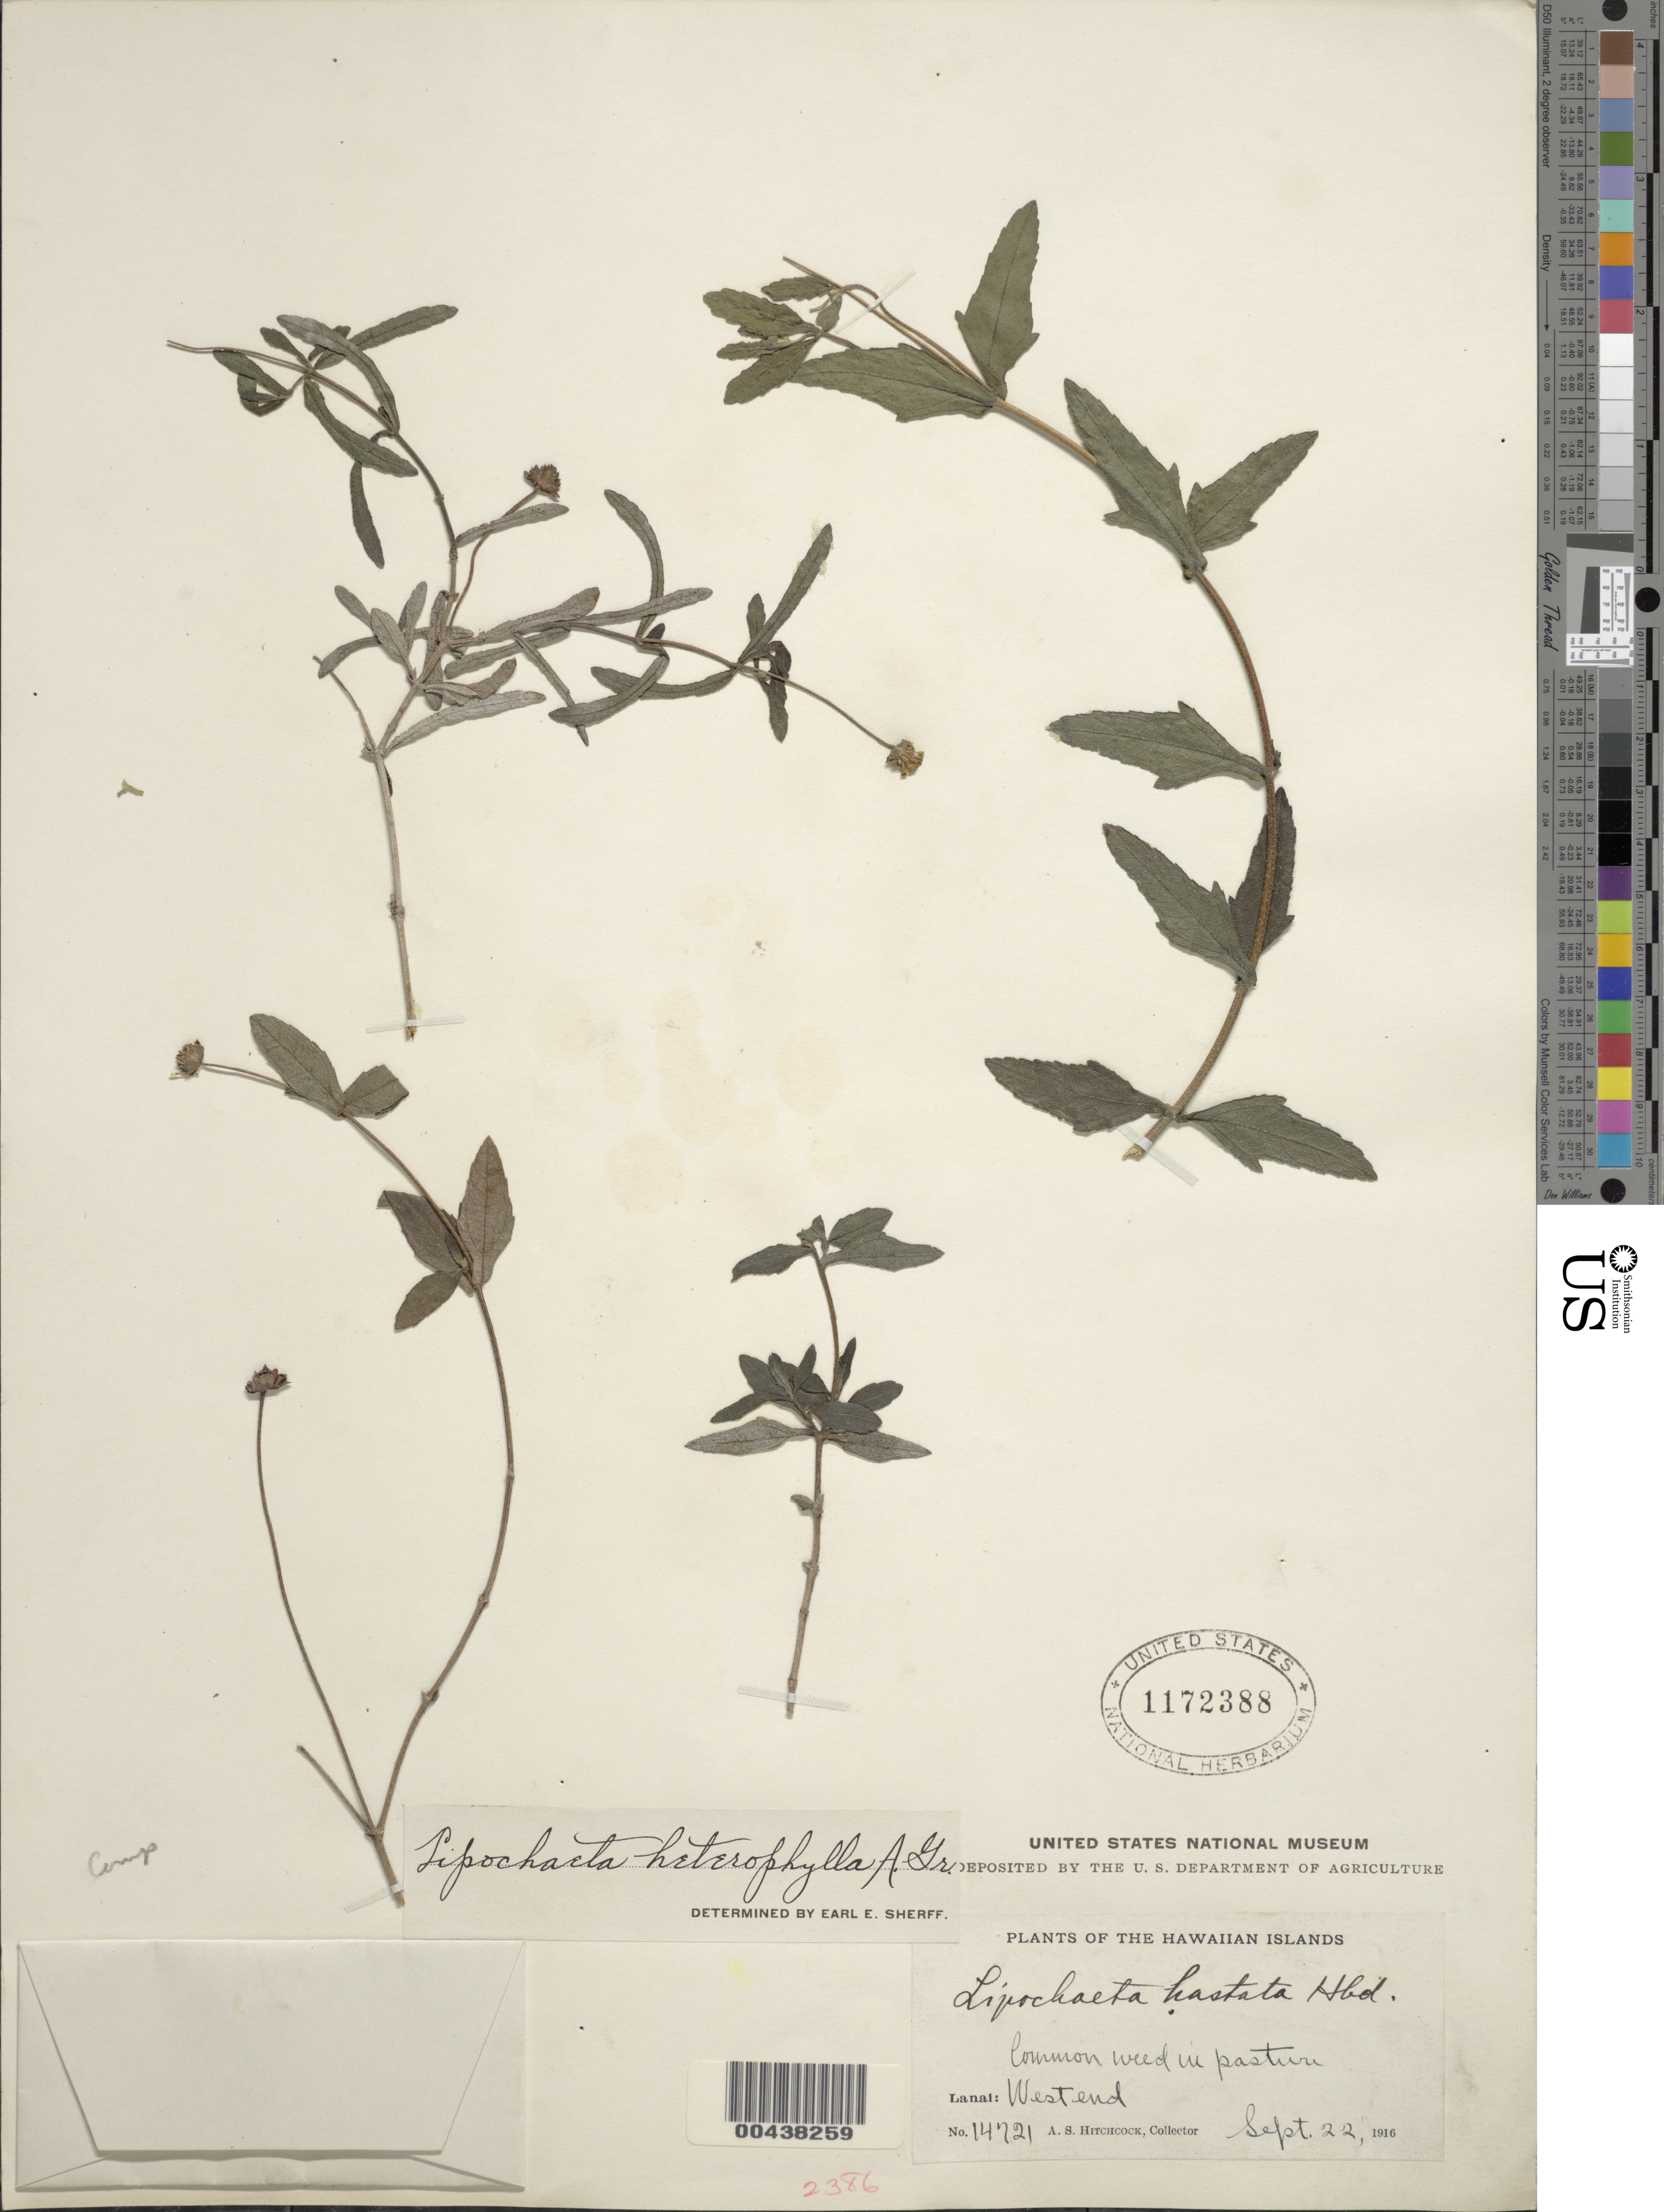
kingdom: Plantae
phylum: Tracheophyta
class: Magnoliopsida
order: Asterales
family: Asteraceae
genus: Lipochaeta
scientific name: Lipochaeta heterophylla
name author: A. Gray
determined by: Sherff, E. E.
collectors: A. S. Hitchcock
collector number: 14721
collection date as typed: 22 Sep 1916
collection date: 1916-09-22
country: United States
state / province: Hawaii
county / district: Maui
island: Lana'i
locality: W end Lanai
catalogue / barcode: US 1172388